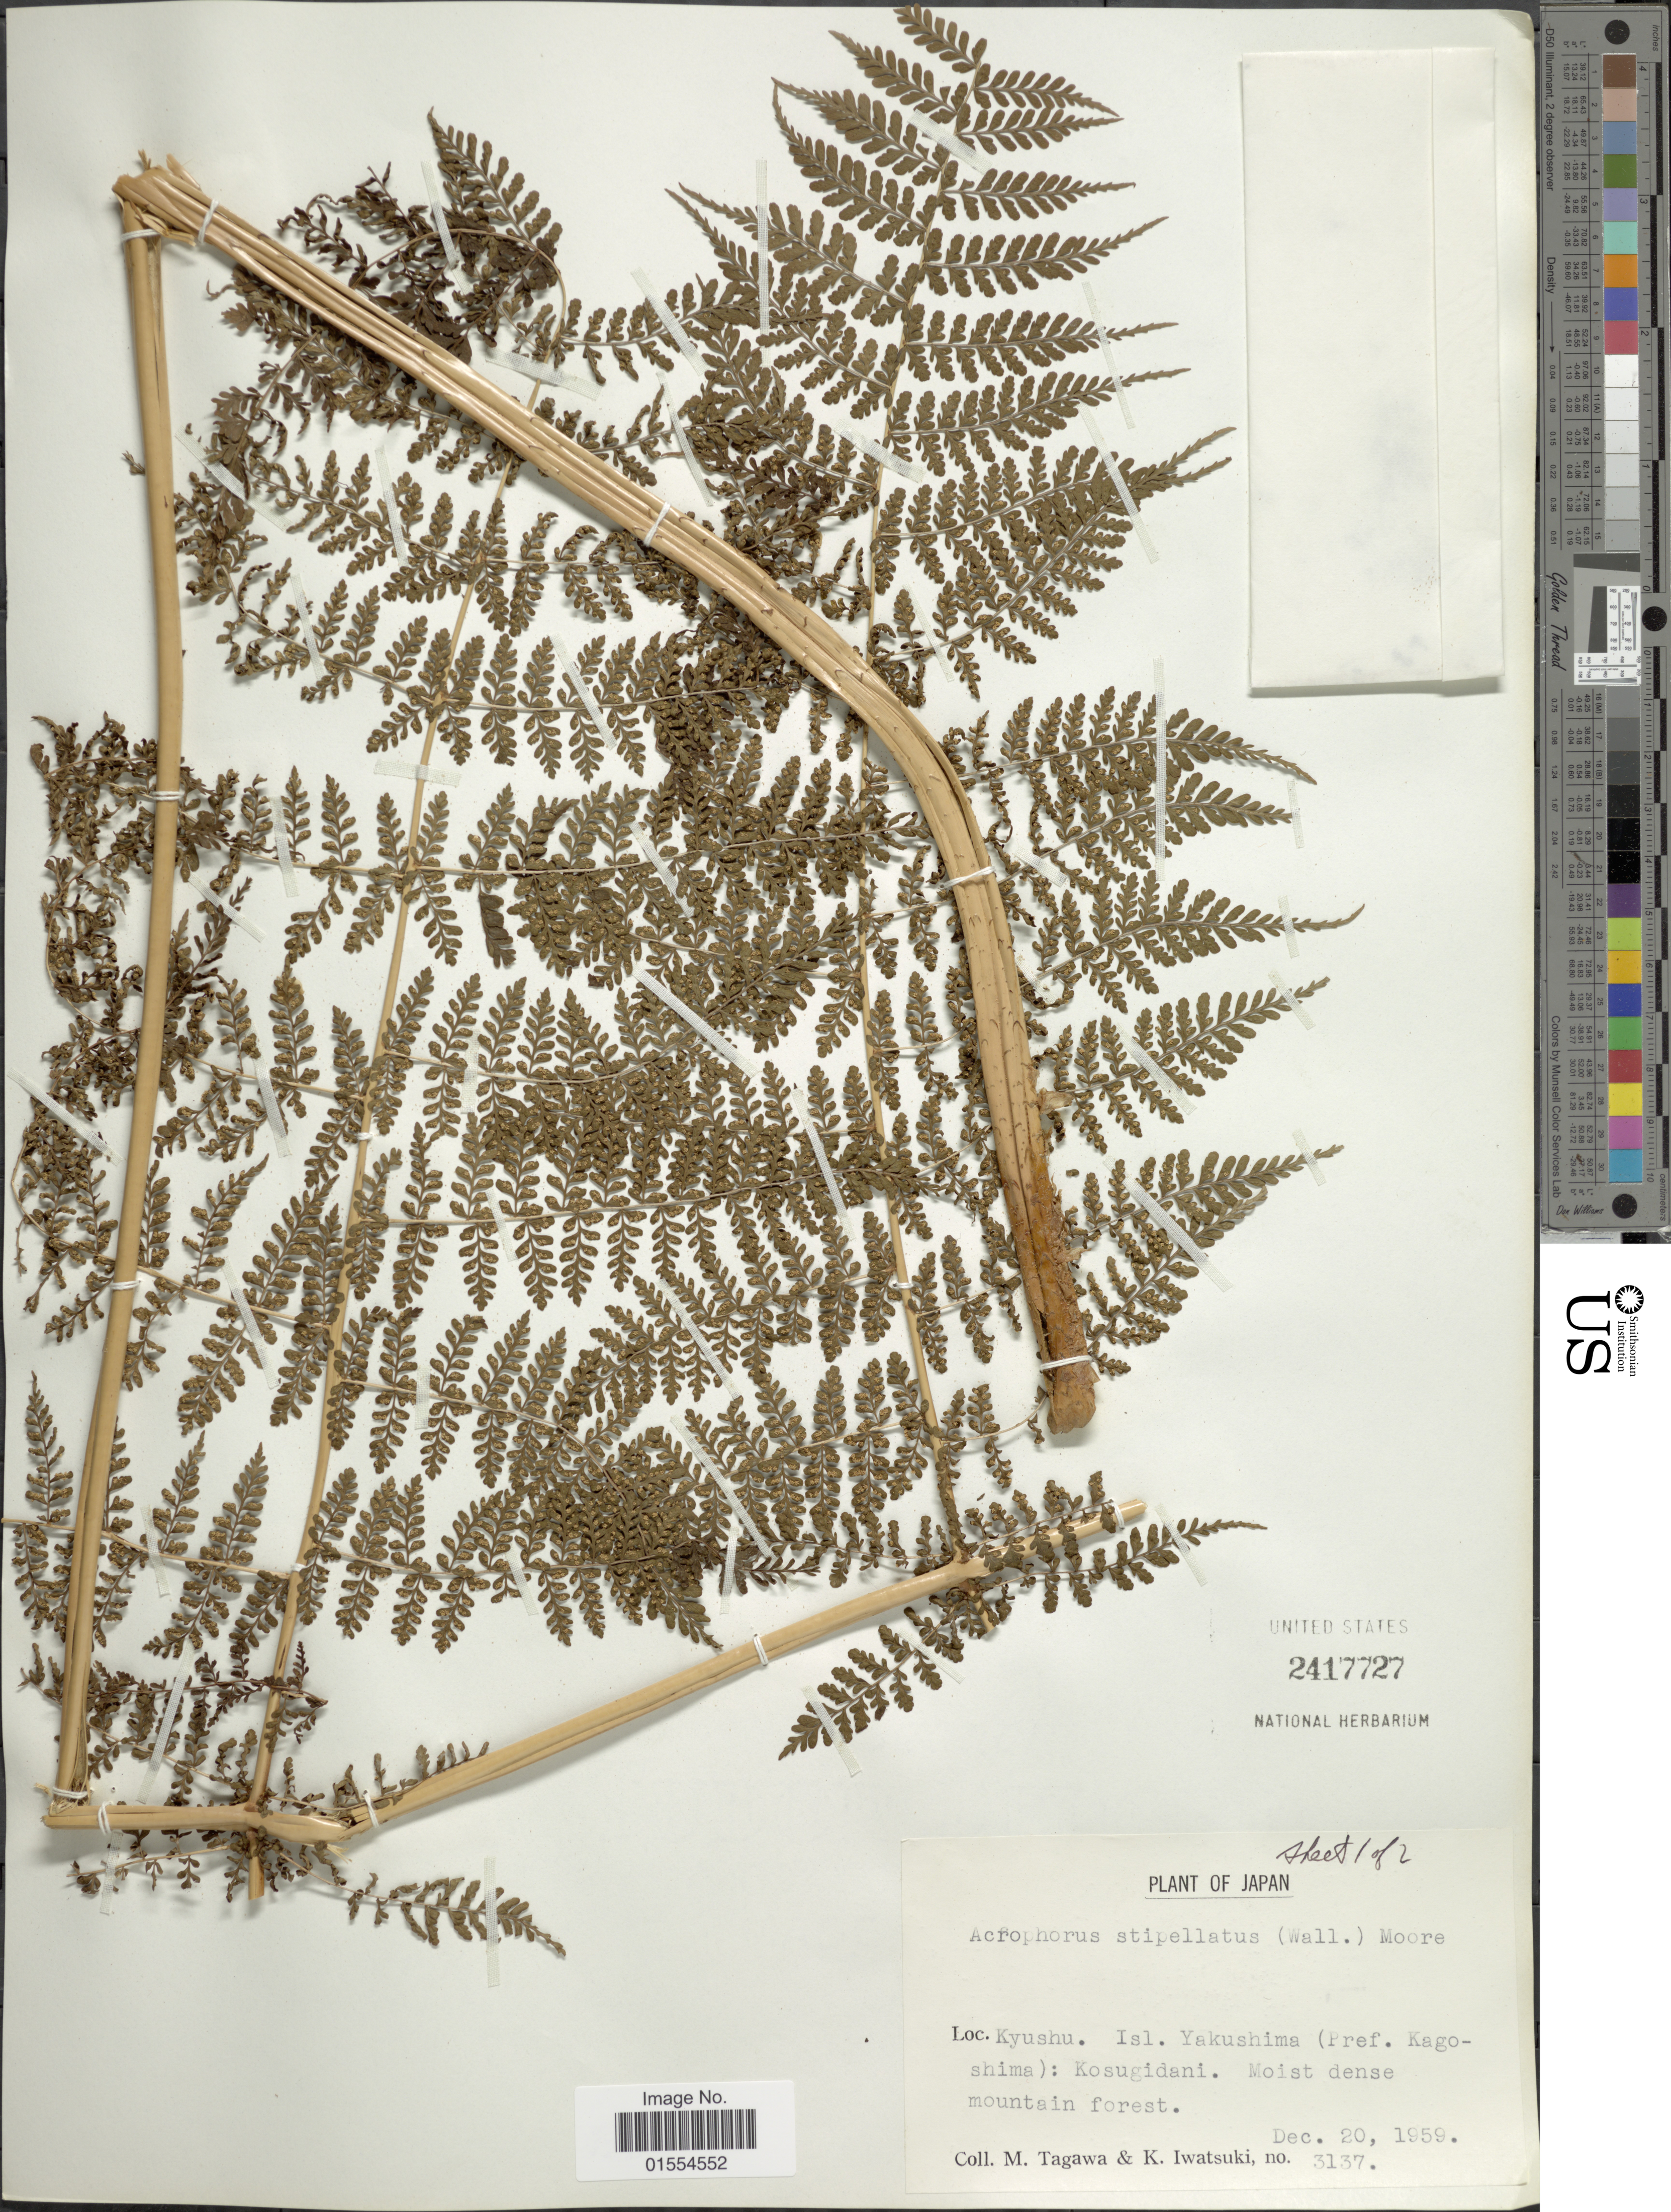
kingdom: Plantae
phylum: Tracheophyta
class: Polypodiopsida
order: Polypodiales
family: Dryopteridaceae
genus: Dryopteris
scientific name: Dryopteris nodosa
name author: (C. Presl) Li Bing Zhang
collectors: M. Tagawa & K. Iwatsuki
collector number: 3137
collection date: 1959-12-20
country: Japan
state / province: Kagosima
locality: Kyushu, Isl. Yakushima (Pref. Kagoshima) : Kosugidani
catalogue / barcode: US 2417727